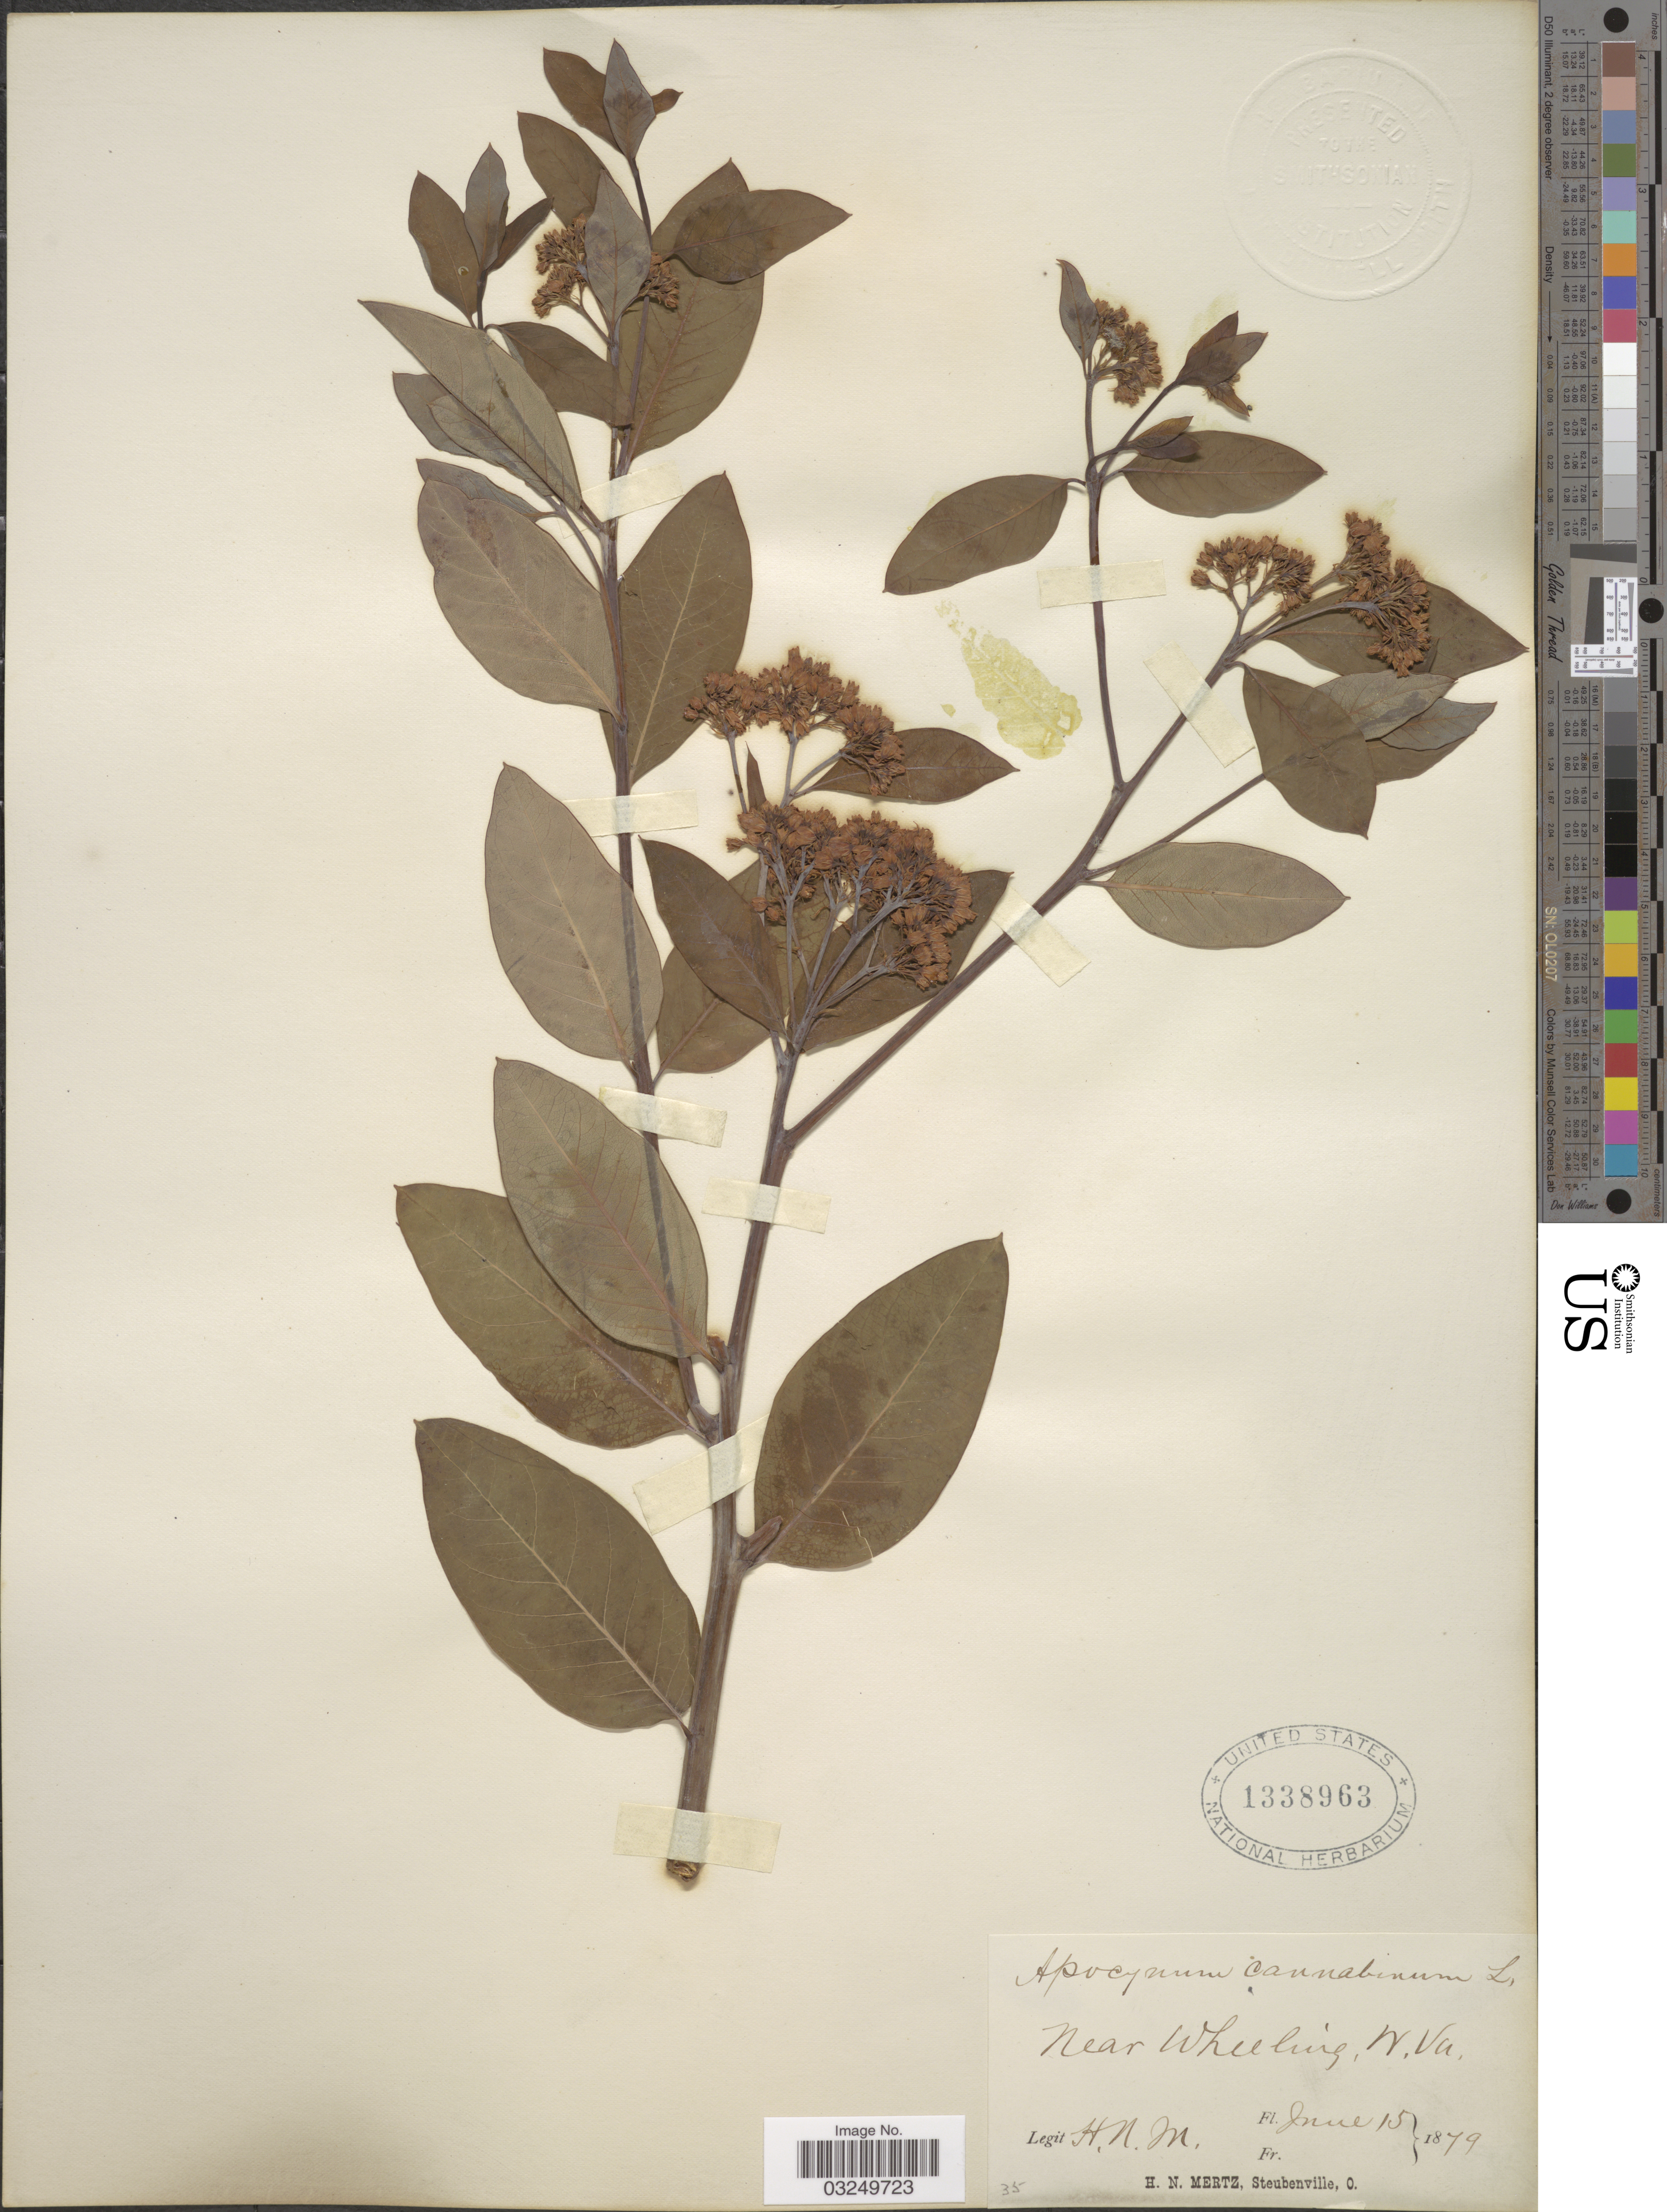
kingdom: Plantae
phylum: Tracheophyta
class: Magnoliopsida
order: Gentianales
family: Apocynaceae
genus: Apocynum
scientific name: Apocynum cannabinum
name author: L.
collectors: H. Mertz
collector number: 35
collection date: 1879-06-15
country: United States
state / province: West Virginia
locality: Near Wheeling.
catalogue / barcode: US 1338963